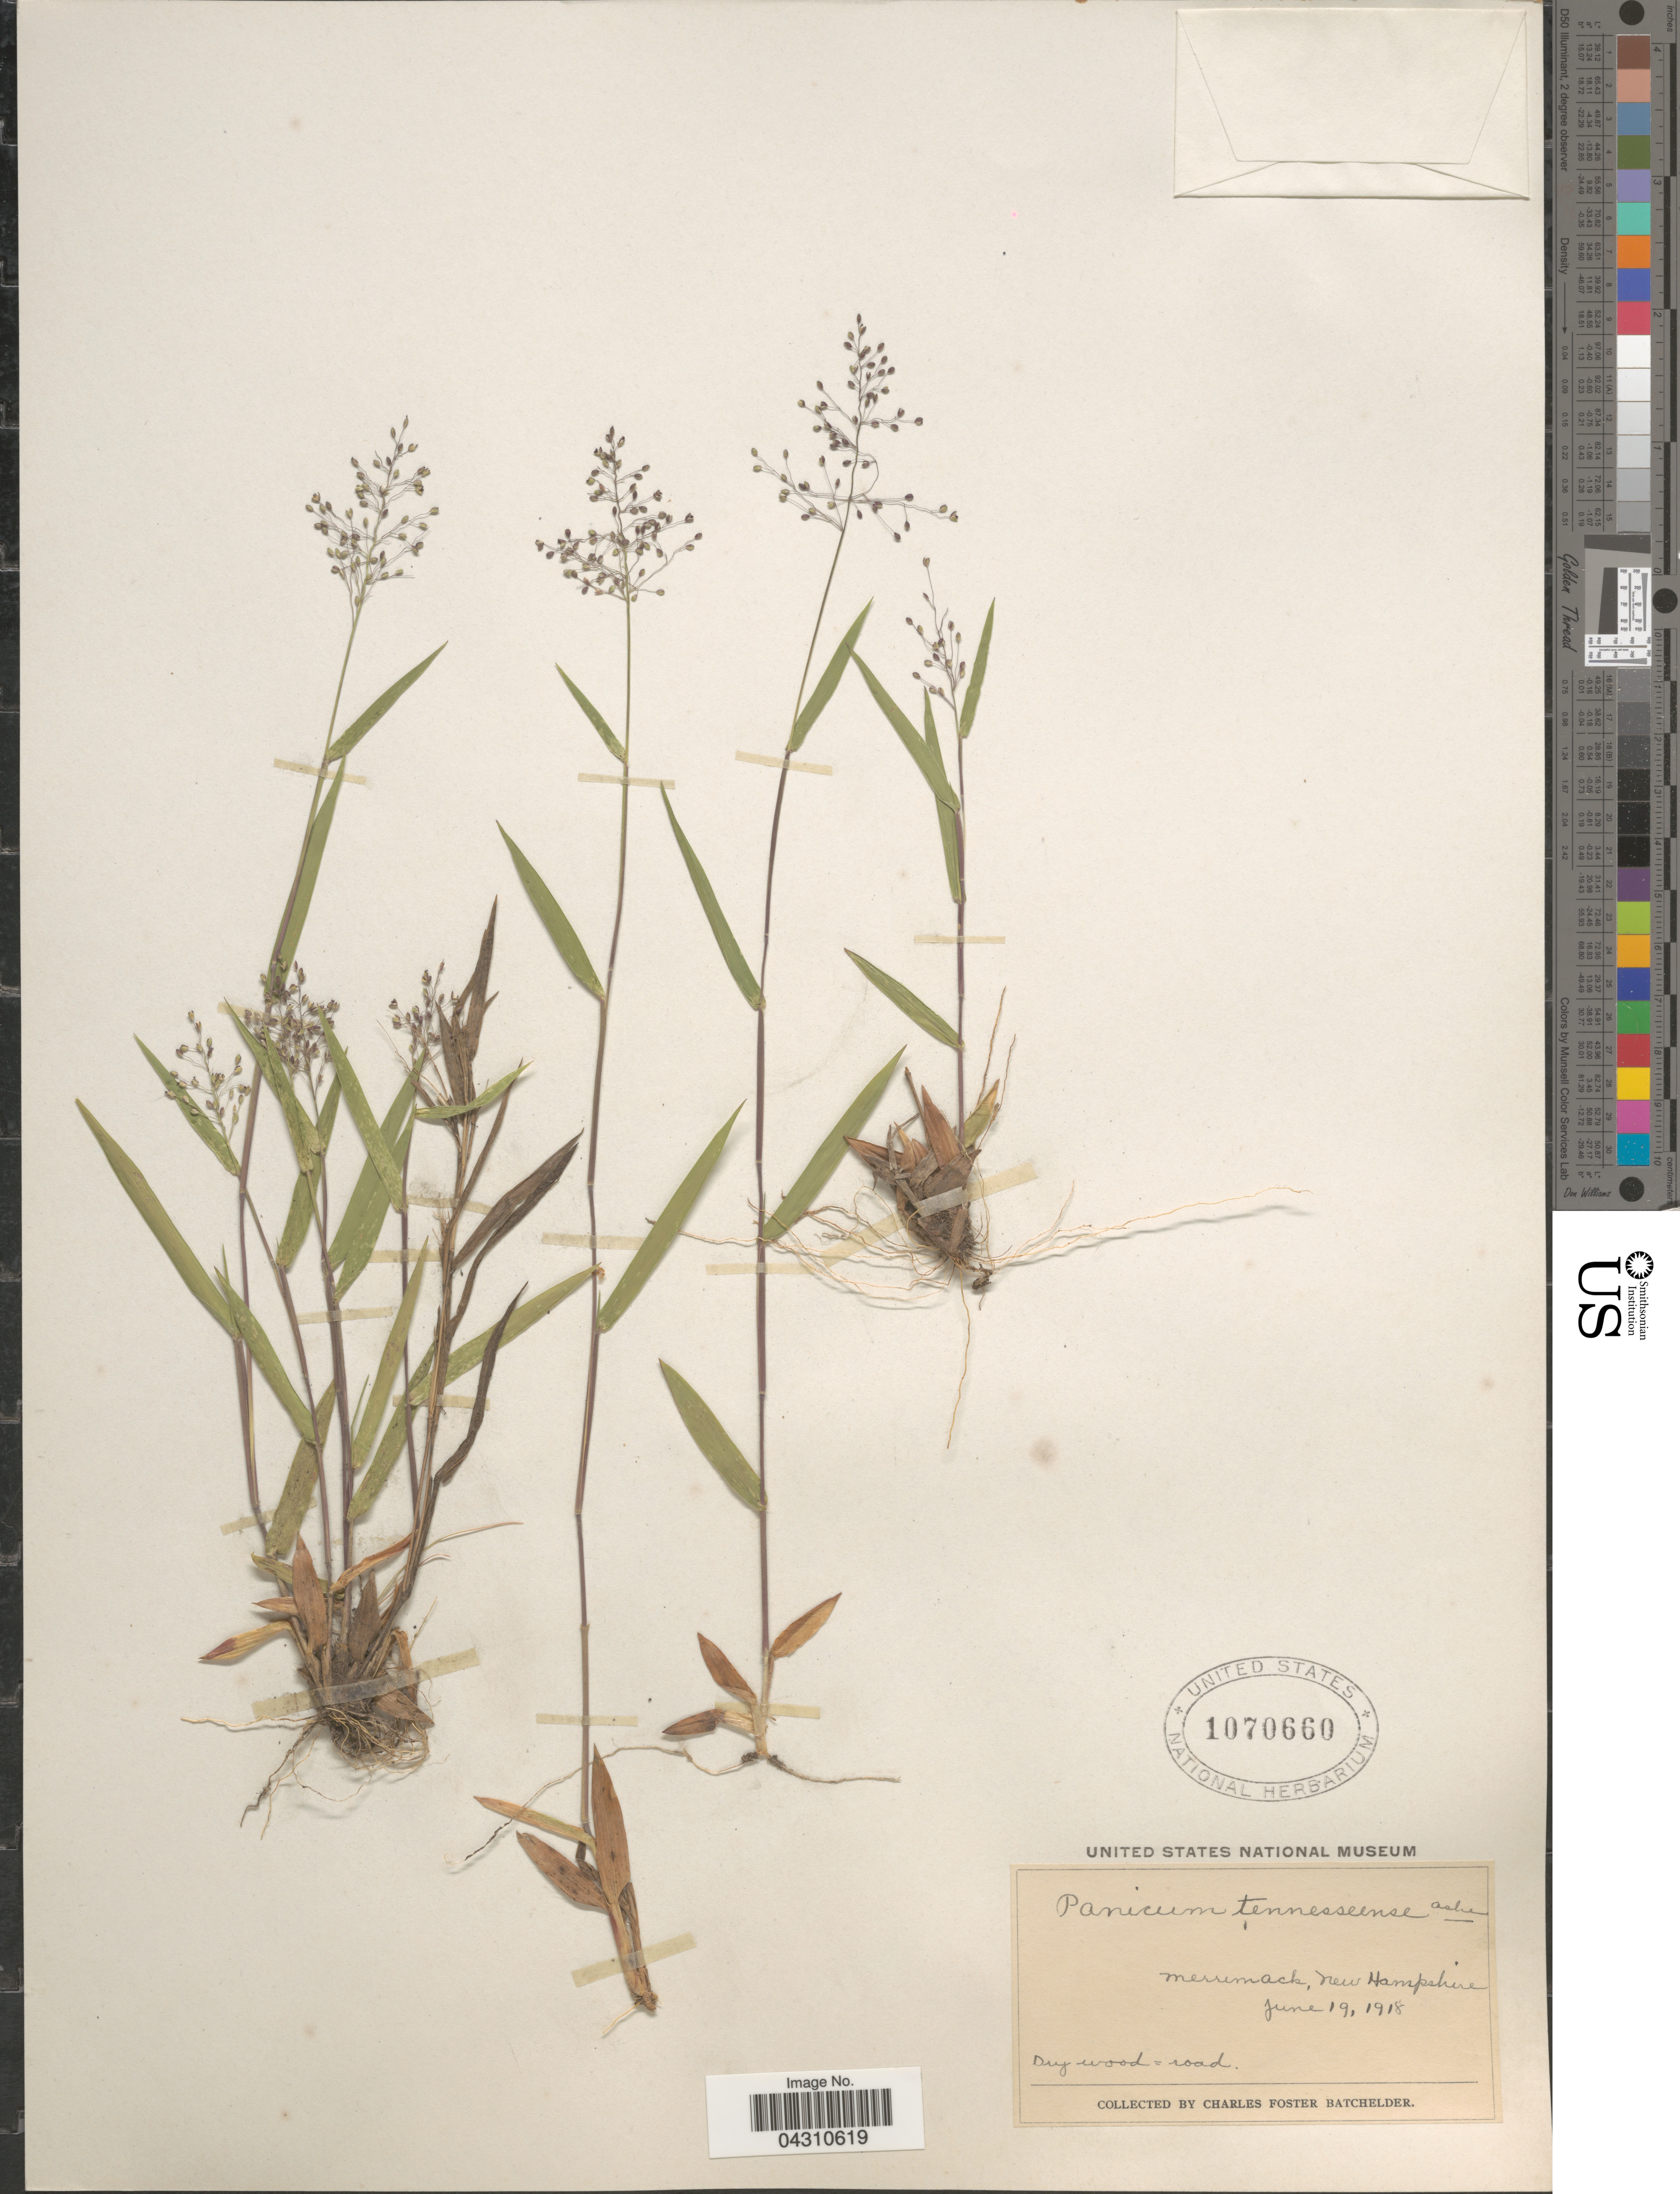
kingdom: Plantae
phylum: Tracheophyta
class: Liliopsida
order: Poales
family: Poaceae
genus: Dichanthelium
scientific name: Dichanthelium portoricense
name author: (Desv. ex Ham.) B.F. Hansen & Wunderlin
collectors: C. Batchelder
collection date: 1918-06-19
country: United States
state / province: New Hampshire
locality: Merrimack.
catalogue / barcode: US 1070660